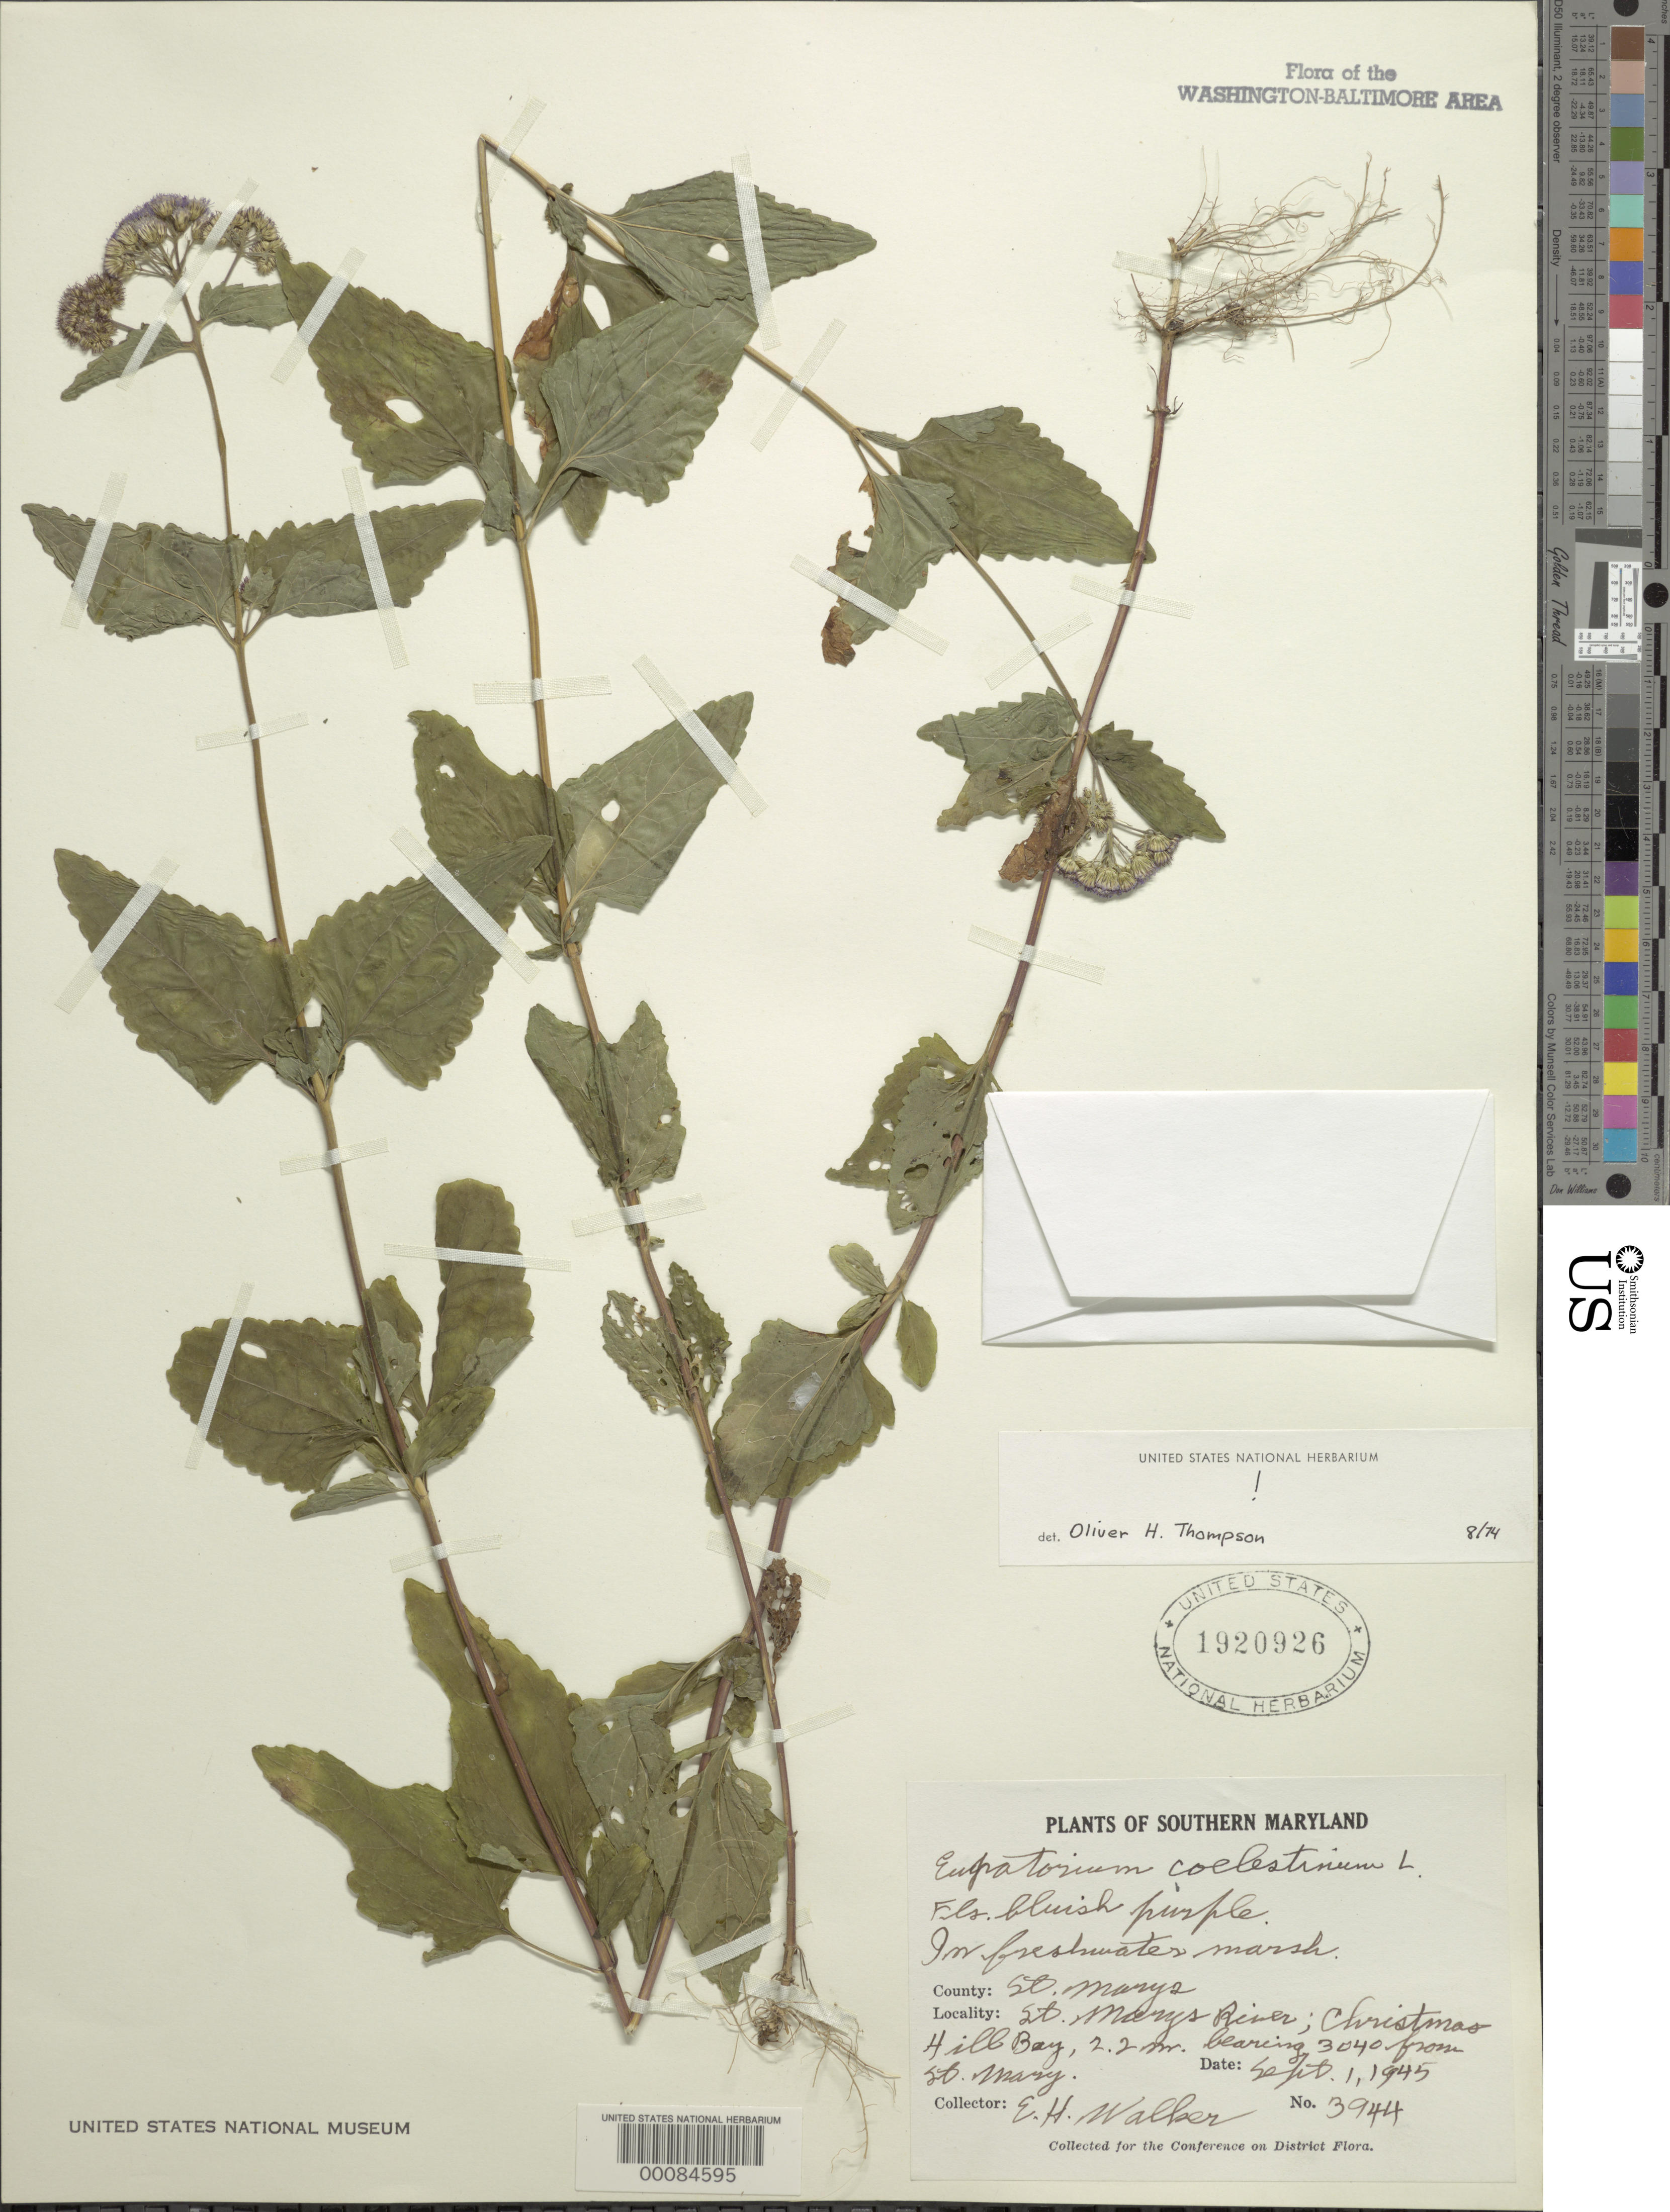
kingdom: Plantae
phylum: Tracheophyta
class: Magnoliopsida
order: Asterales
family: Asteraceae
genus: Conoclinium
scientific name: Conoclinium coelestinum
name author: (L.) DC.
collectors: E. H. Walker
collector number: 3944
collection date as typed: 01 Sep 1945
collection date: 1945-09-01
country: United States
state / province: Maryland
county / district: St. Mary's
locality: St. Marys River, Christmas Hill Bay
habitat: Freshwater marsh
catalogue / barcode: US 1920926